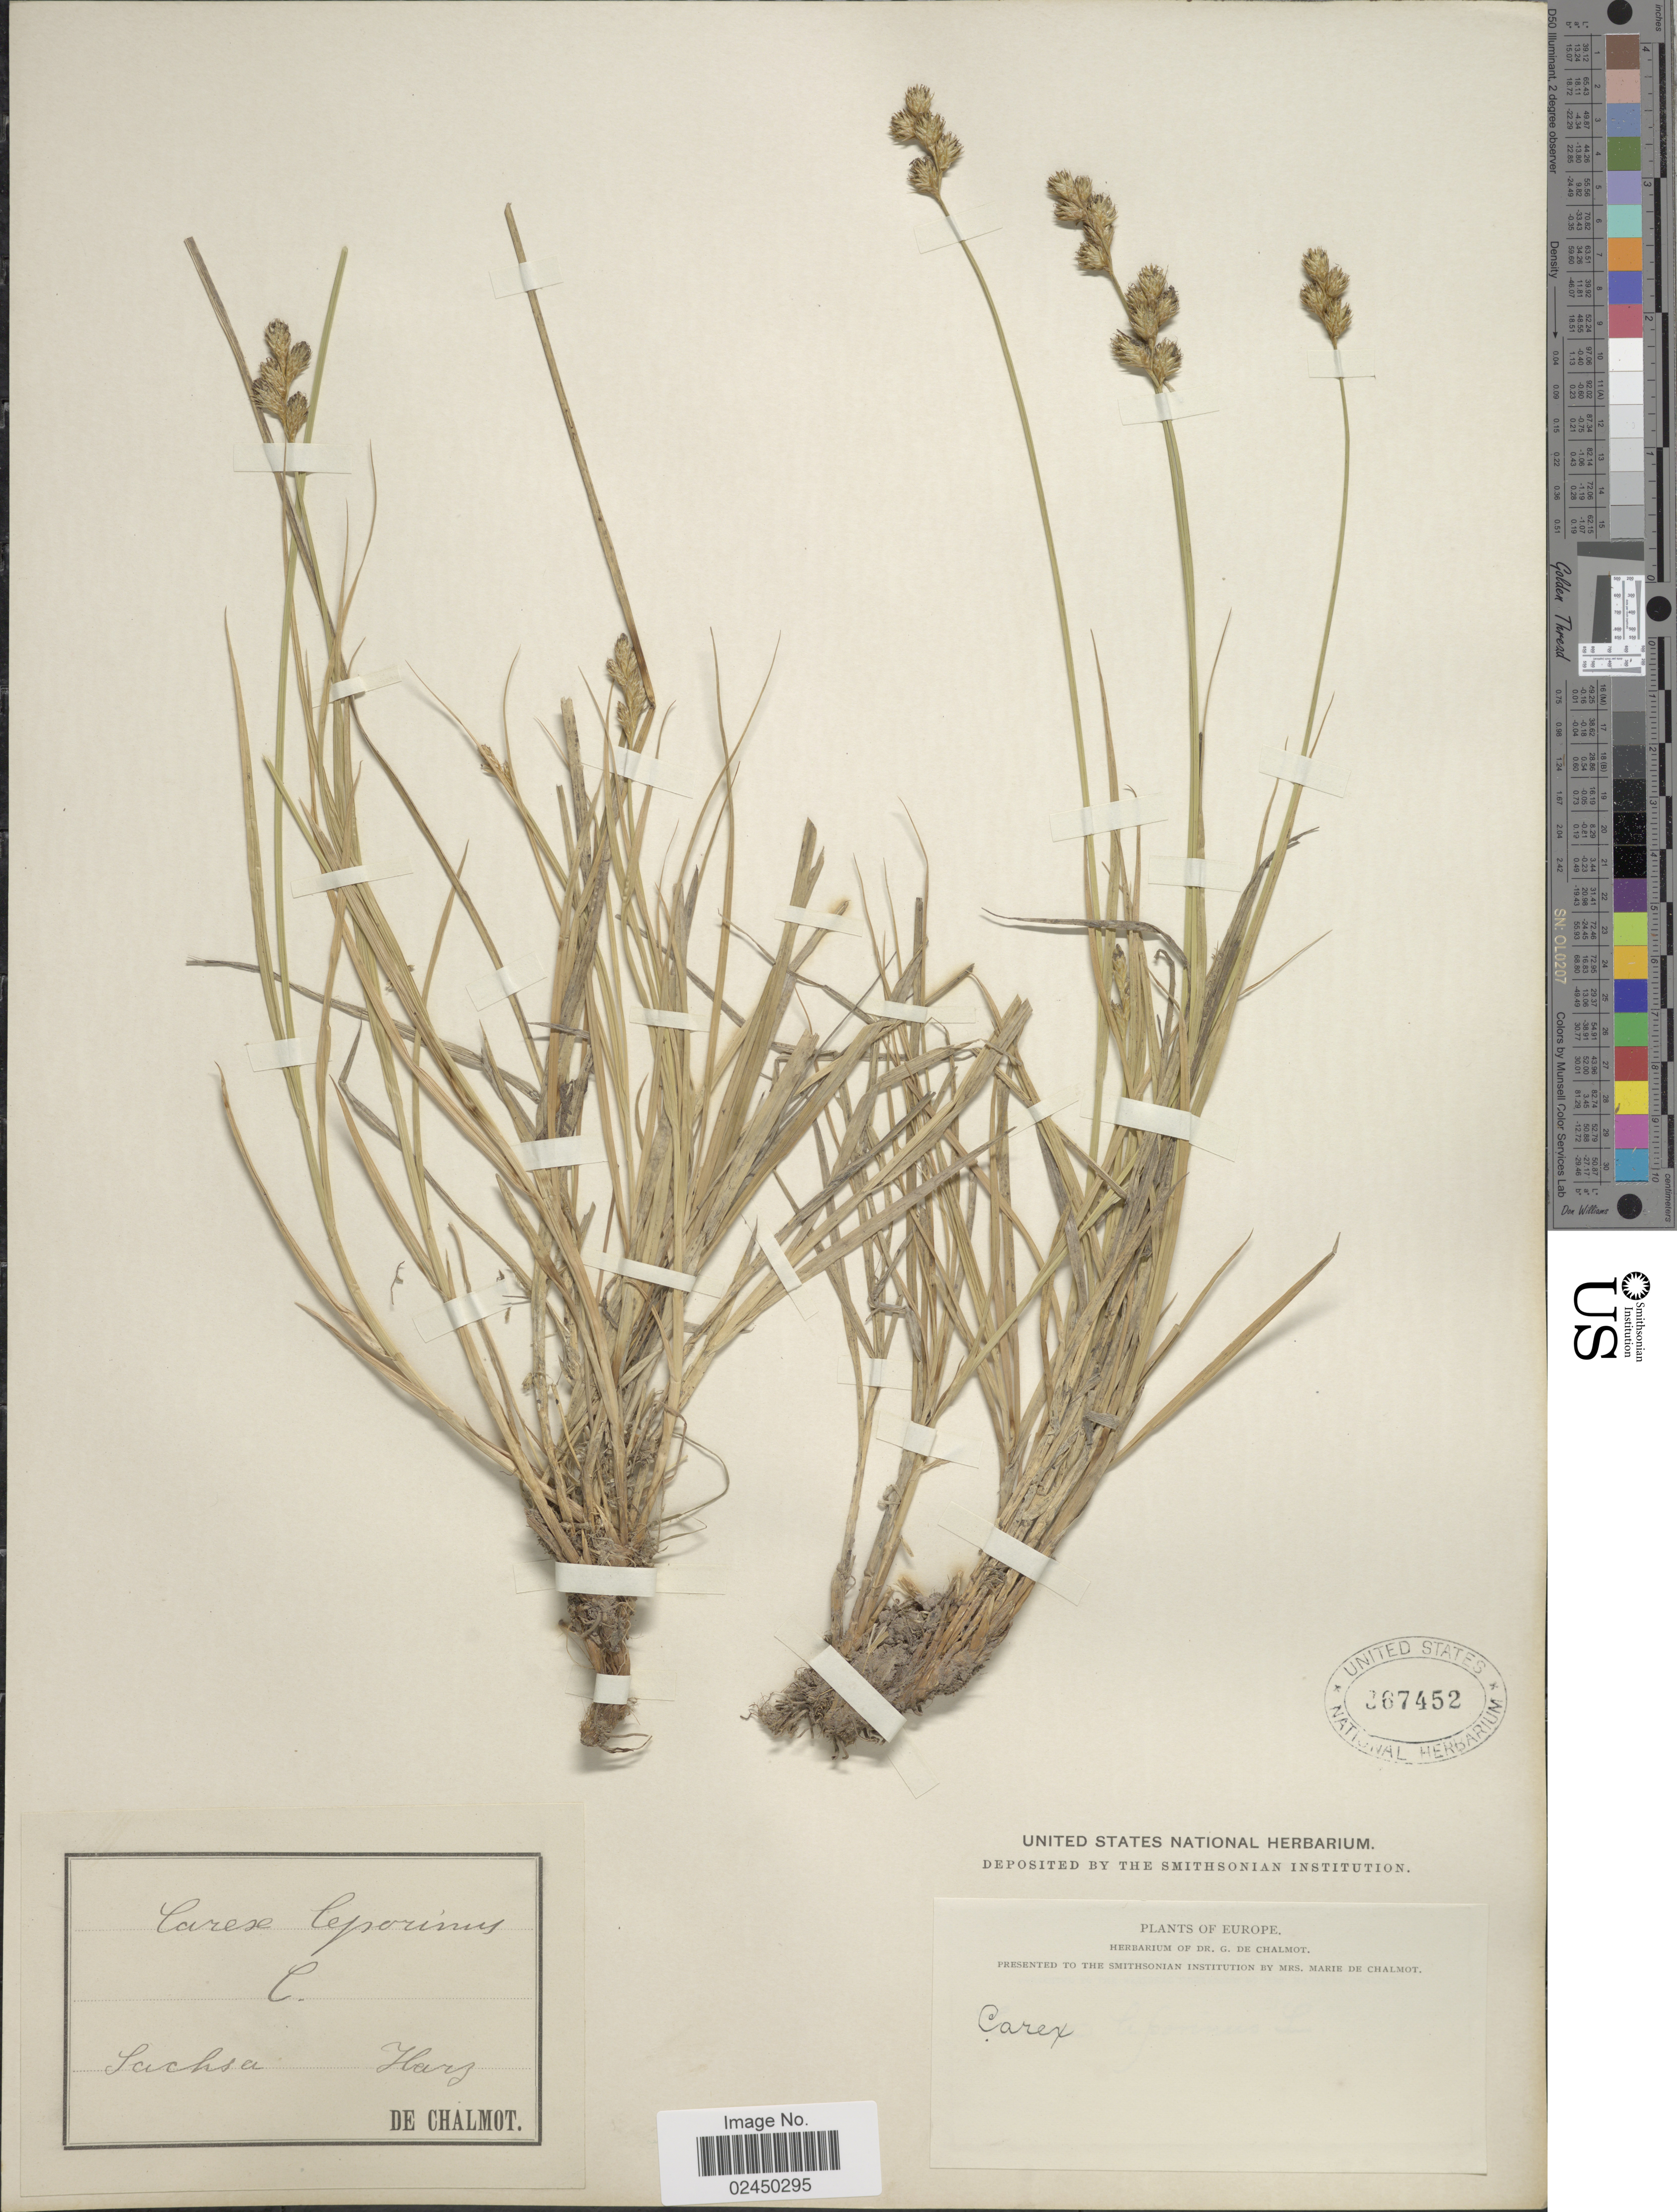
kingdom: Plantae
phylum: Tracheophyta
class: Liliopsida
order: Poales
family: Cyperaceae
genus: Carex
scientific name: Carex leporina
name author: L.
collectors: De Chalmot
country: Germany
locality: Sachsa Harz [interpreted]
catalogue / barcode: US 367452